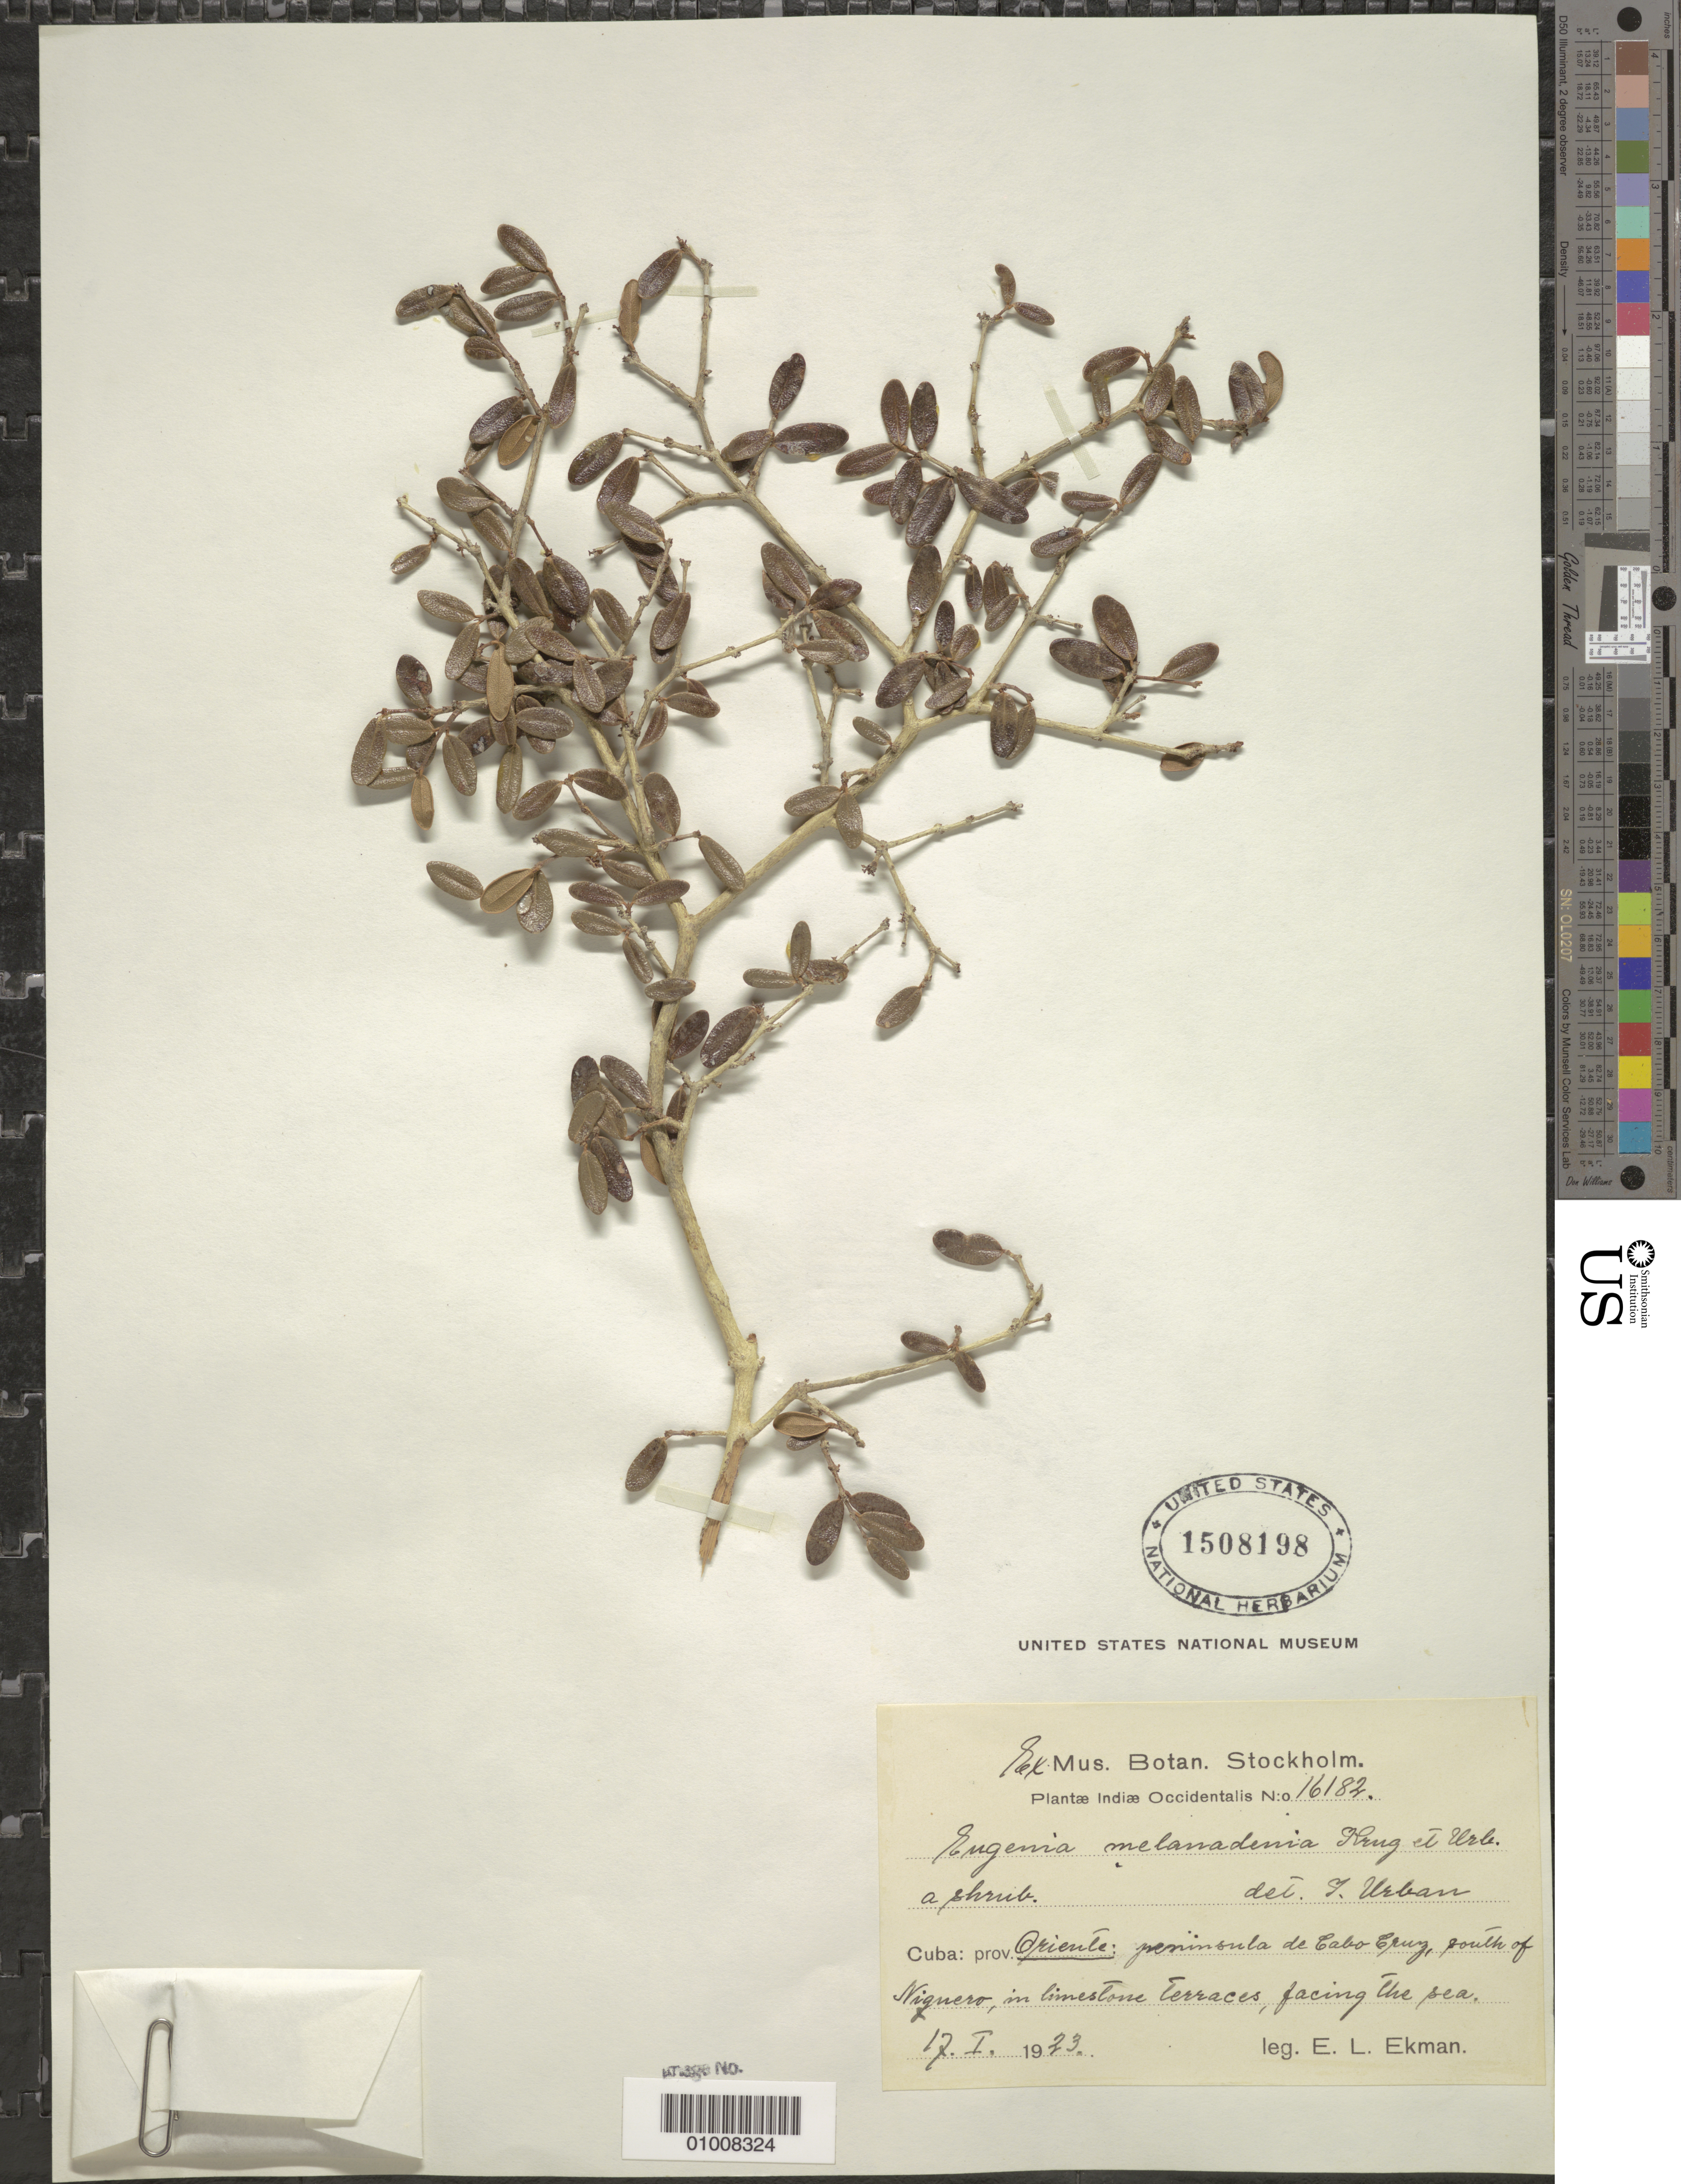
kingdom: Plantae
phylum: Tracheophyta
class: Magnoliopsida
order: Myrtales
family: Myrtaceae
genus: Eugenia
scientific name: Eugenia melanadenia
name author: Krug & Urb.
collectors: E. L. Ekman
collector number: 16182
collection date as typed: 17 Jan 1923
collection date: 1923-01-17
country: Cuba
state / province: Oriente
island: Cuba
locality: Peninsula de Cabo Cruz, south of Niquero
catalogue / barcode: US 1508198